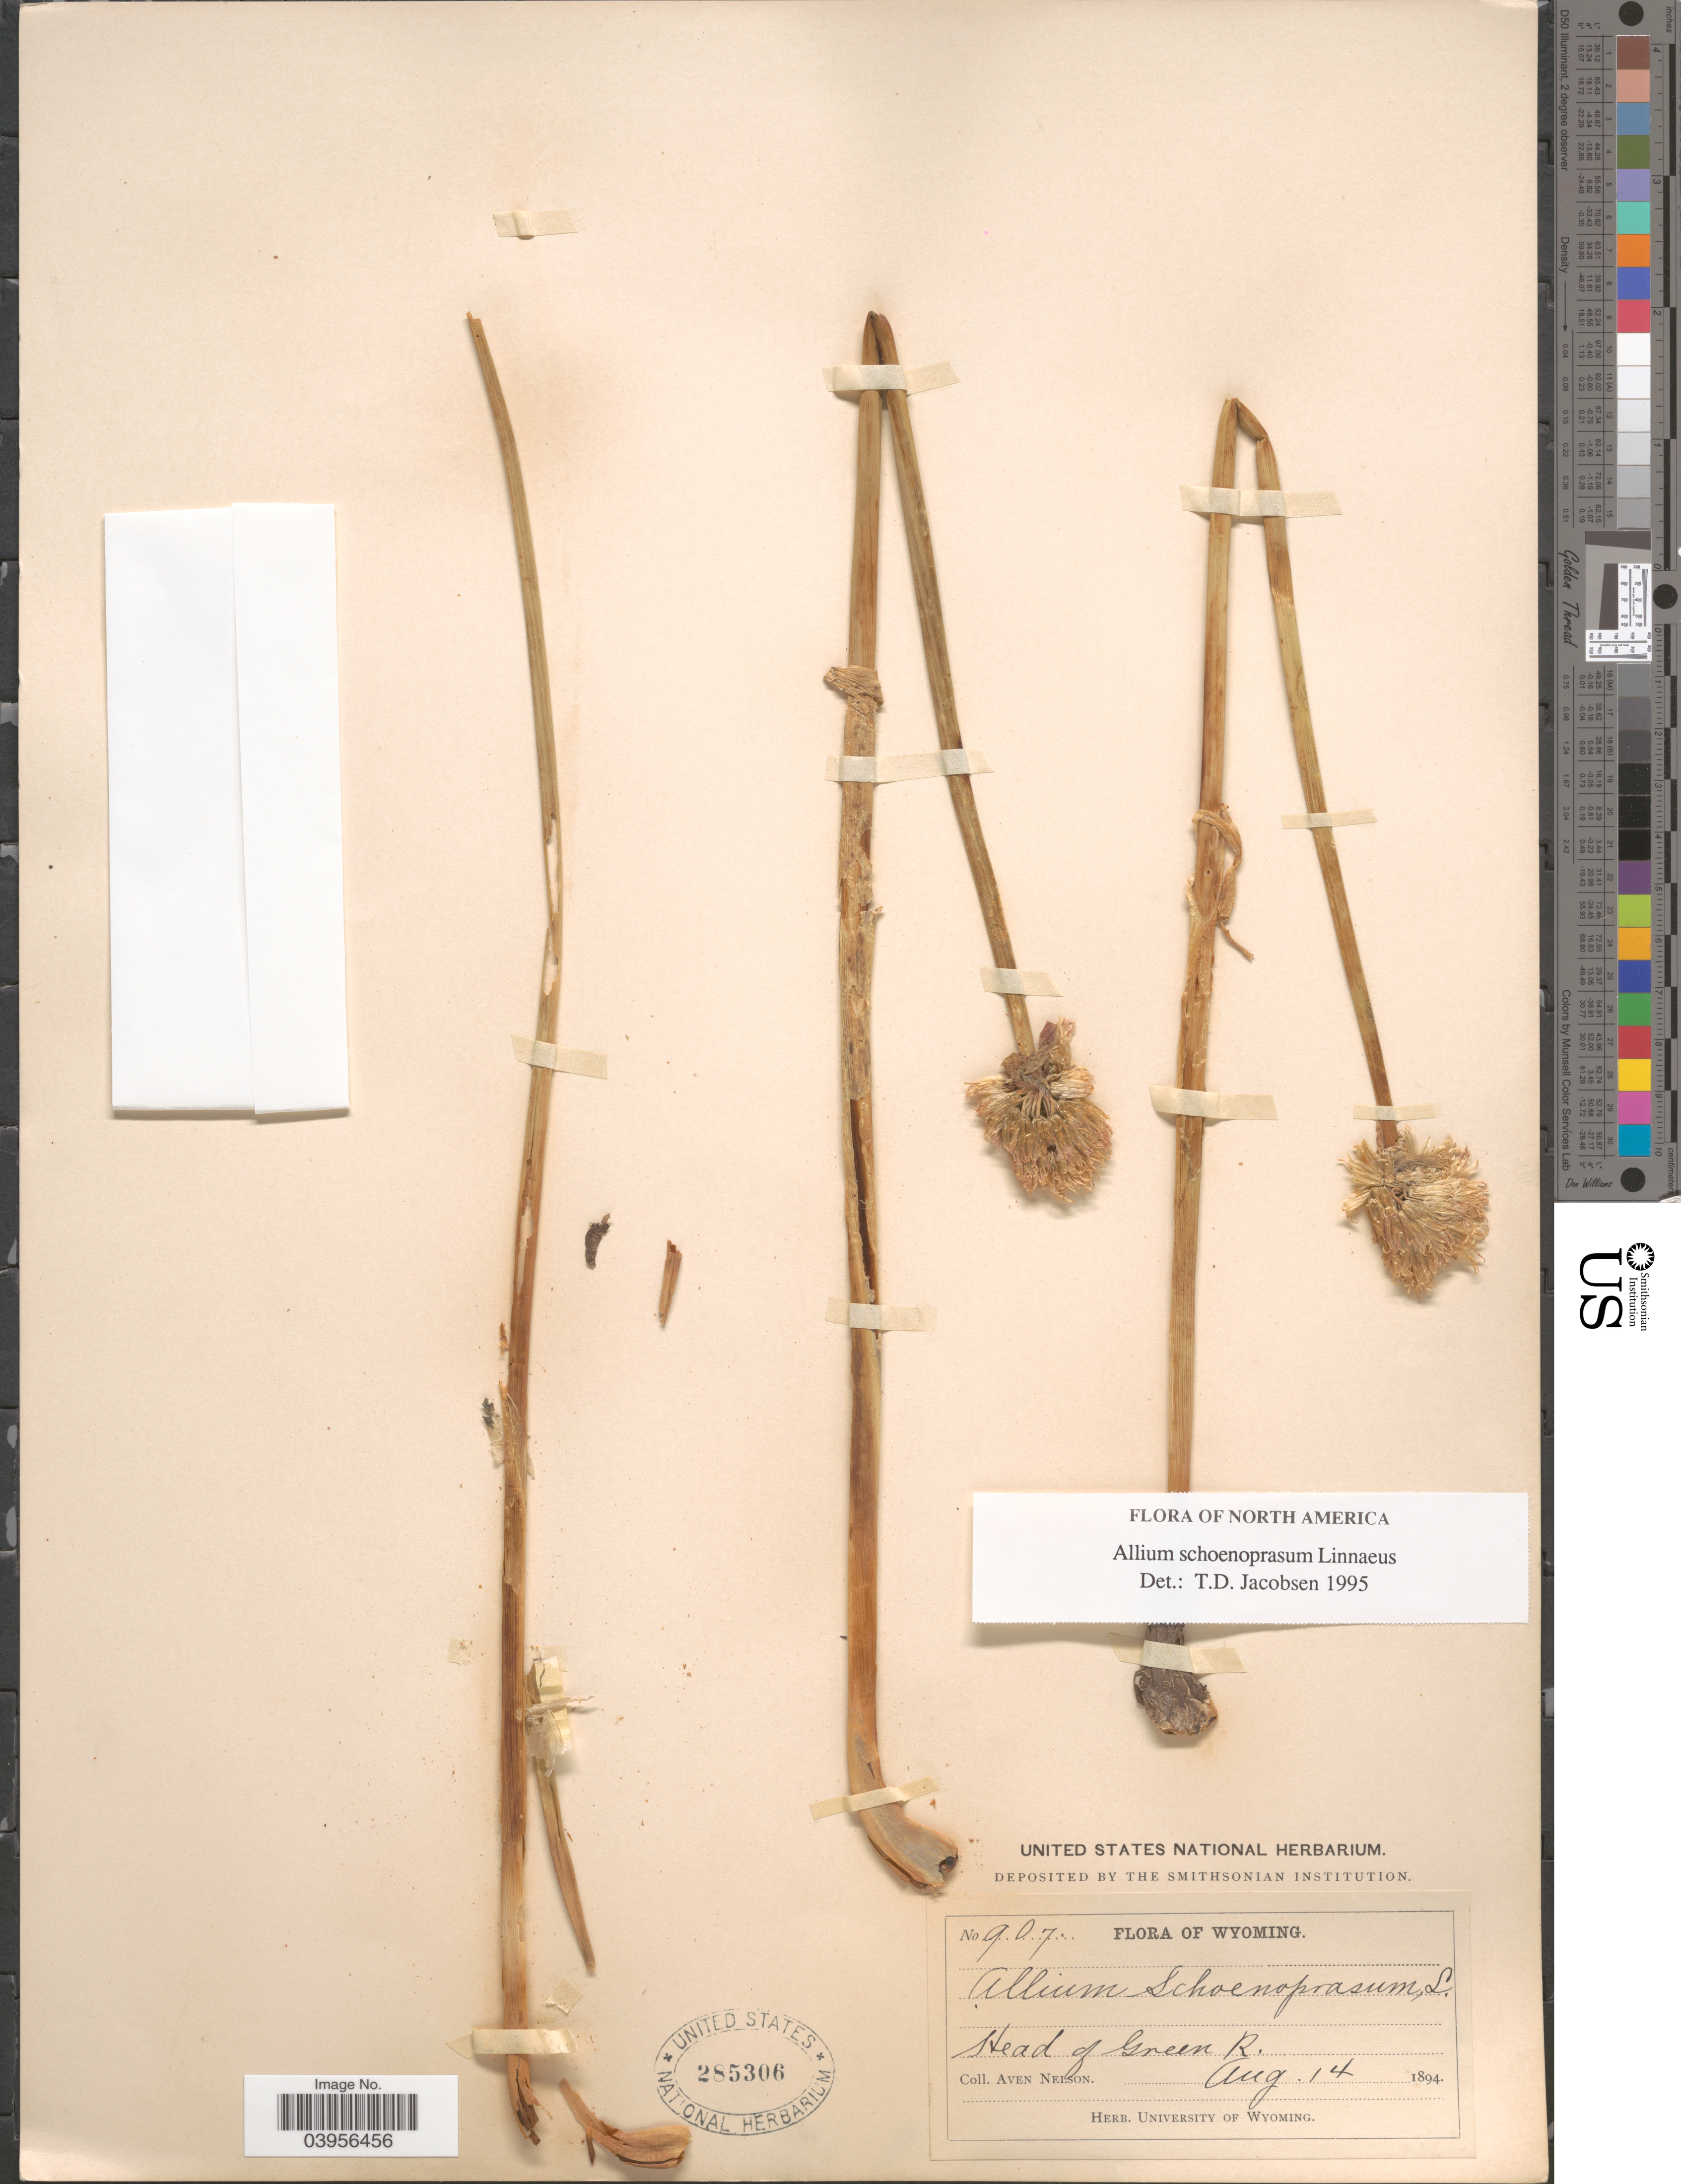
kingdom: Plantae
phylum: Tracheophyta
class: Liliopsida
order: Asparagales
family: Amaryllidaceae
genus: Allium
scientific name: Allium schoenoprasum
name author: L.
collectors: A. Nelson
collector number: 907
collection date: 1894-08-14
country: United States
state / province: Wyoming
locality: Head of Green R.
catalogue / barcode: US 285306